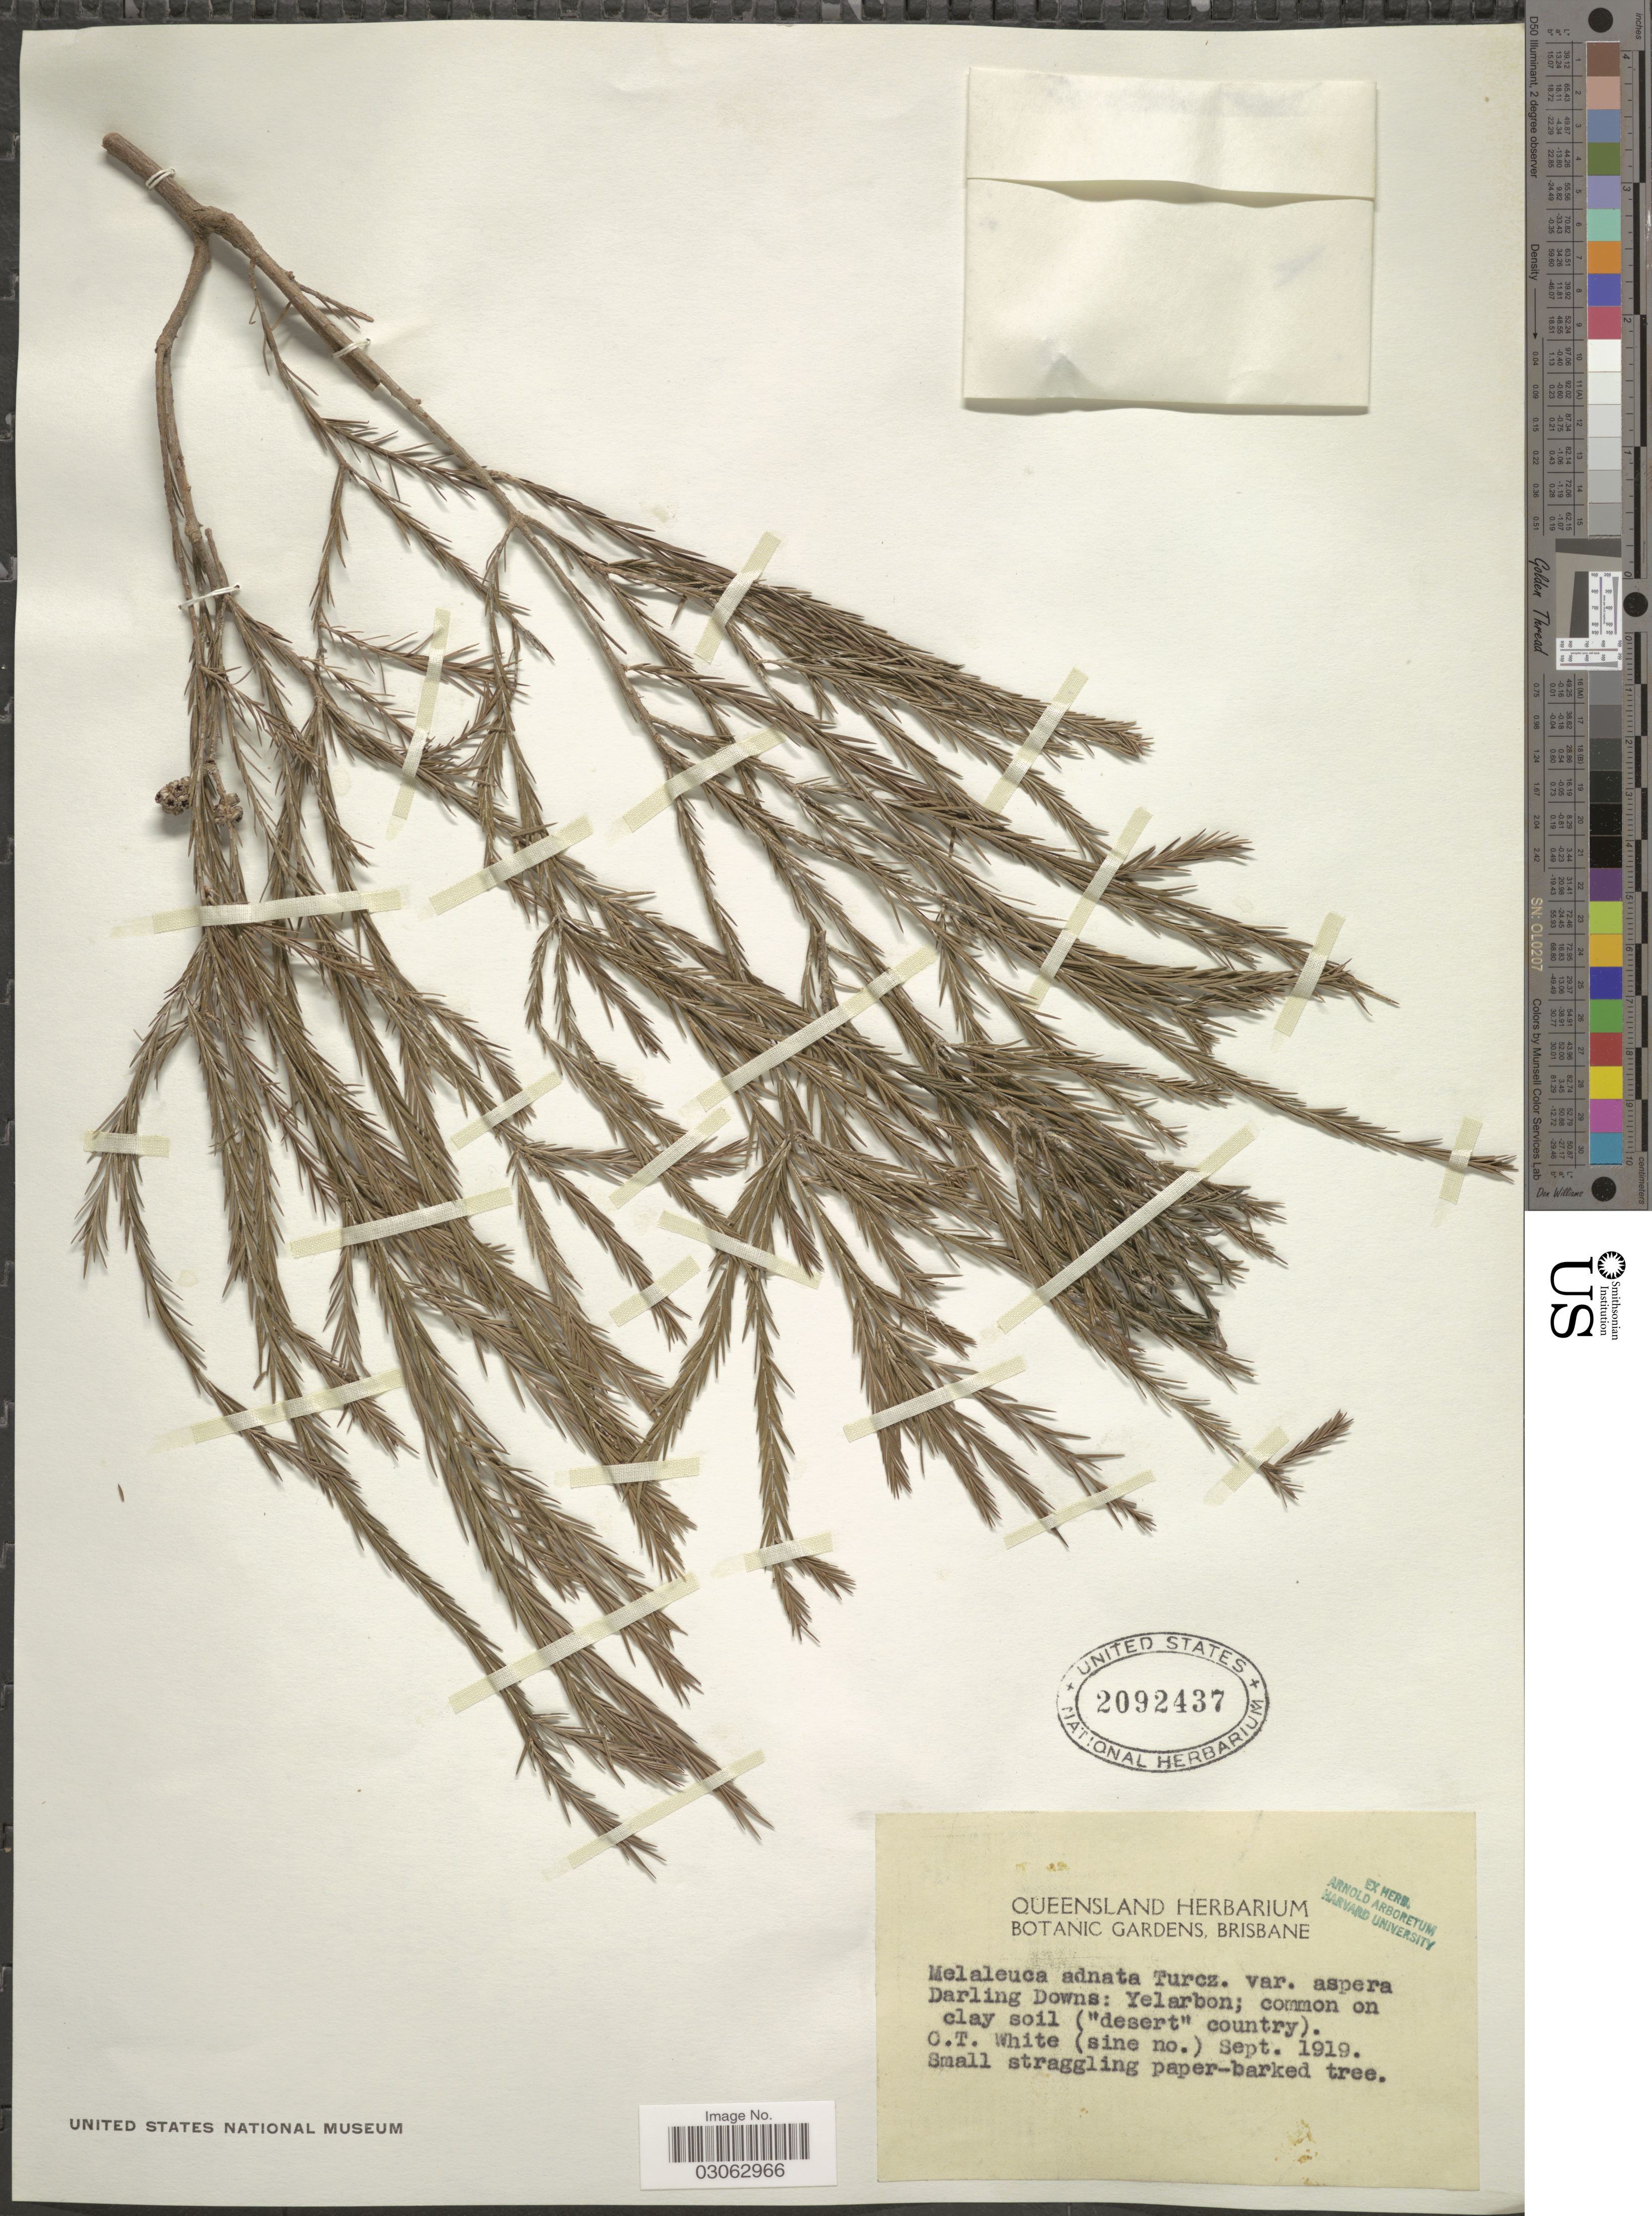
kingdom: Plantae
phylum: Tracheophyta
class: Magnoliopsida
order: Myrtales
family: Myrtaceae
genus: Melaleuca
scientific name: Melaleuca adnata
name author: Turcz.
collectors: C. T. White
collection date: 1919-09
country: Australia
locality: Darling Downs: Yelarbon.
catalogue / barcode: US 2092437